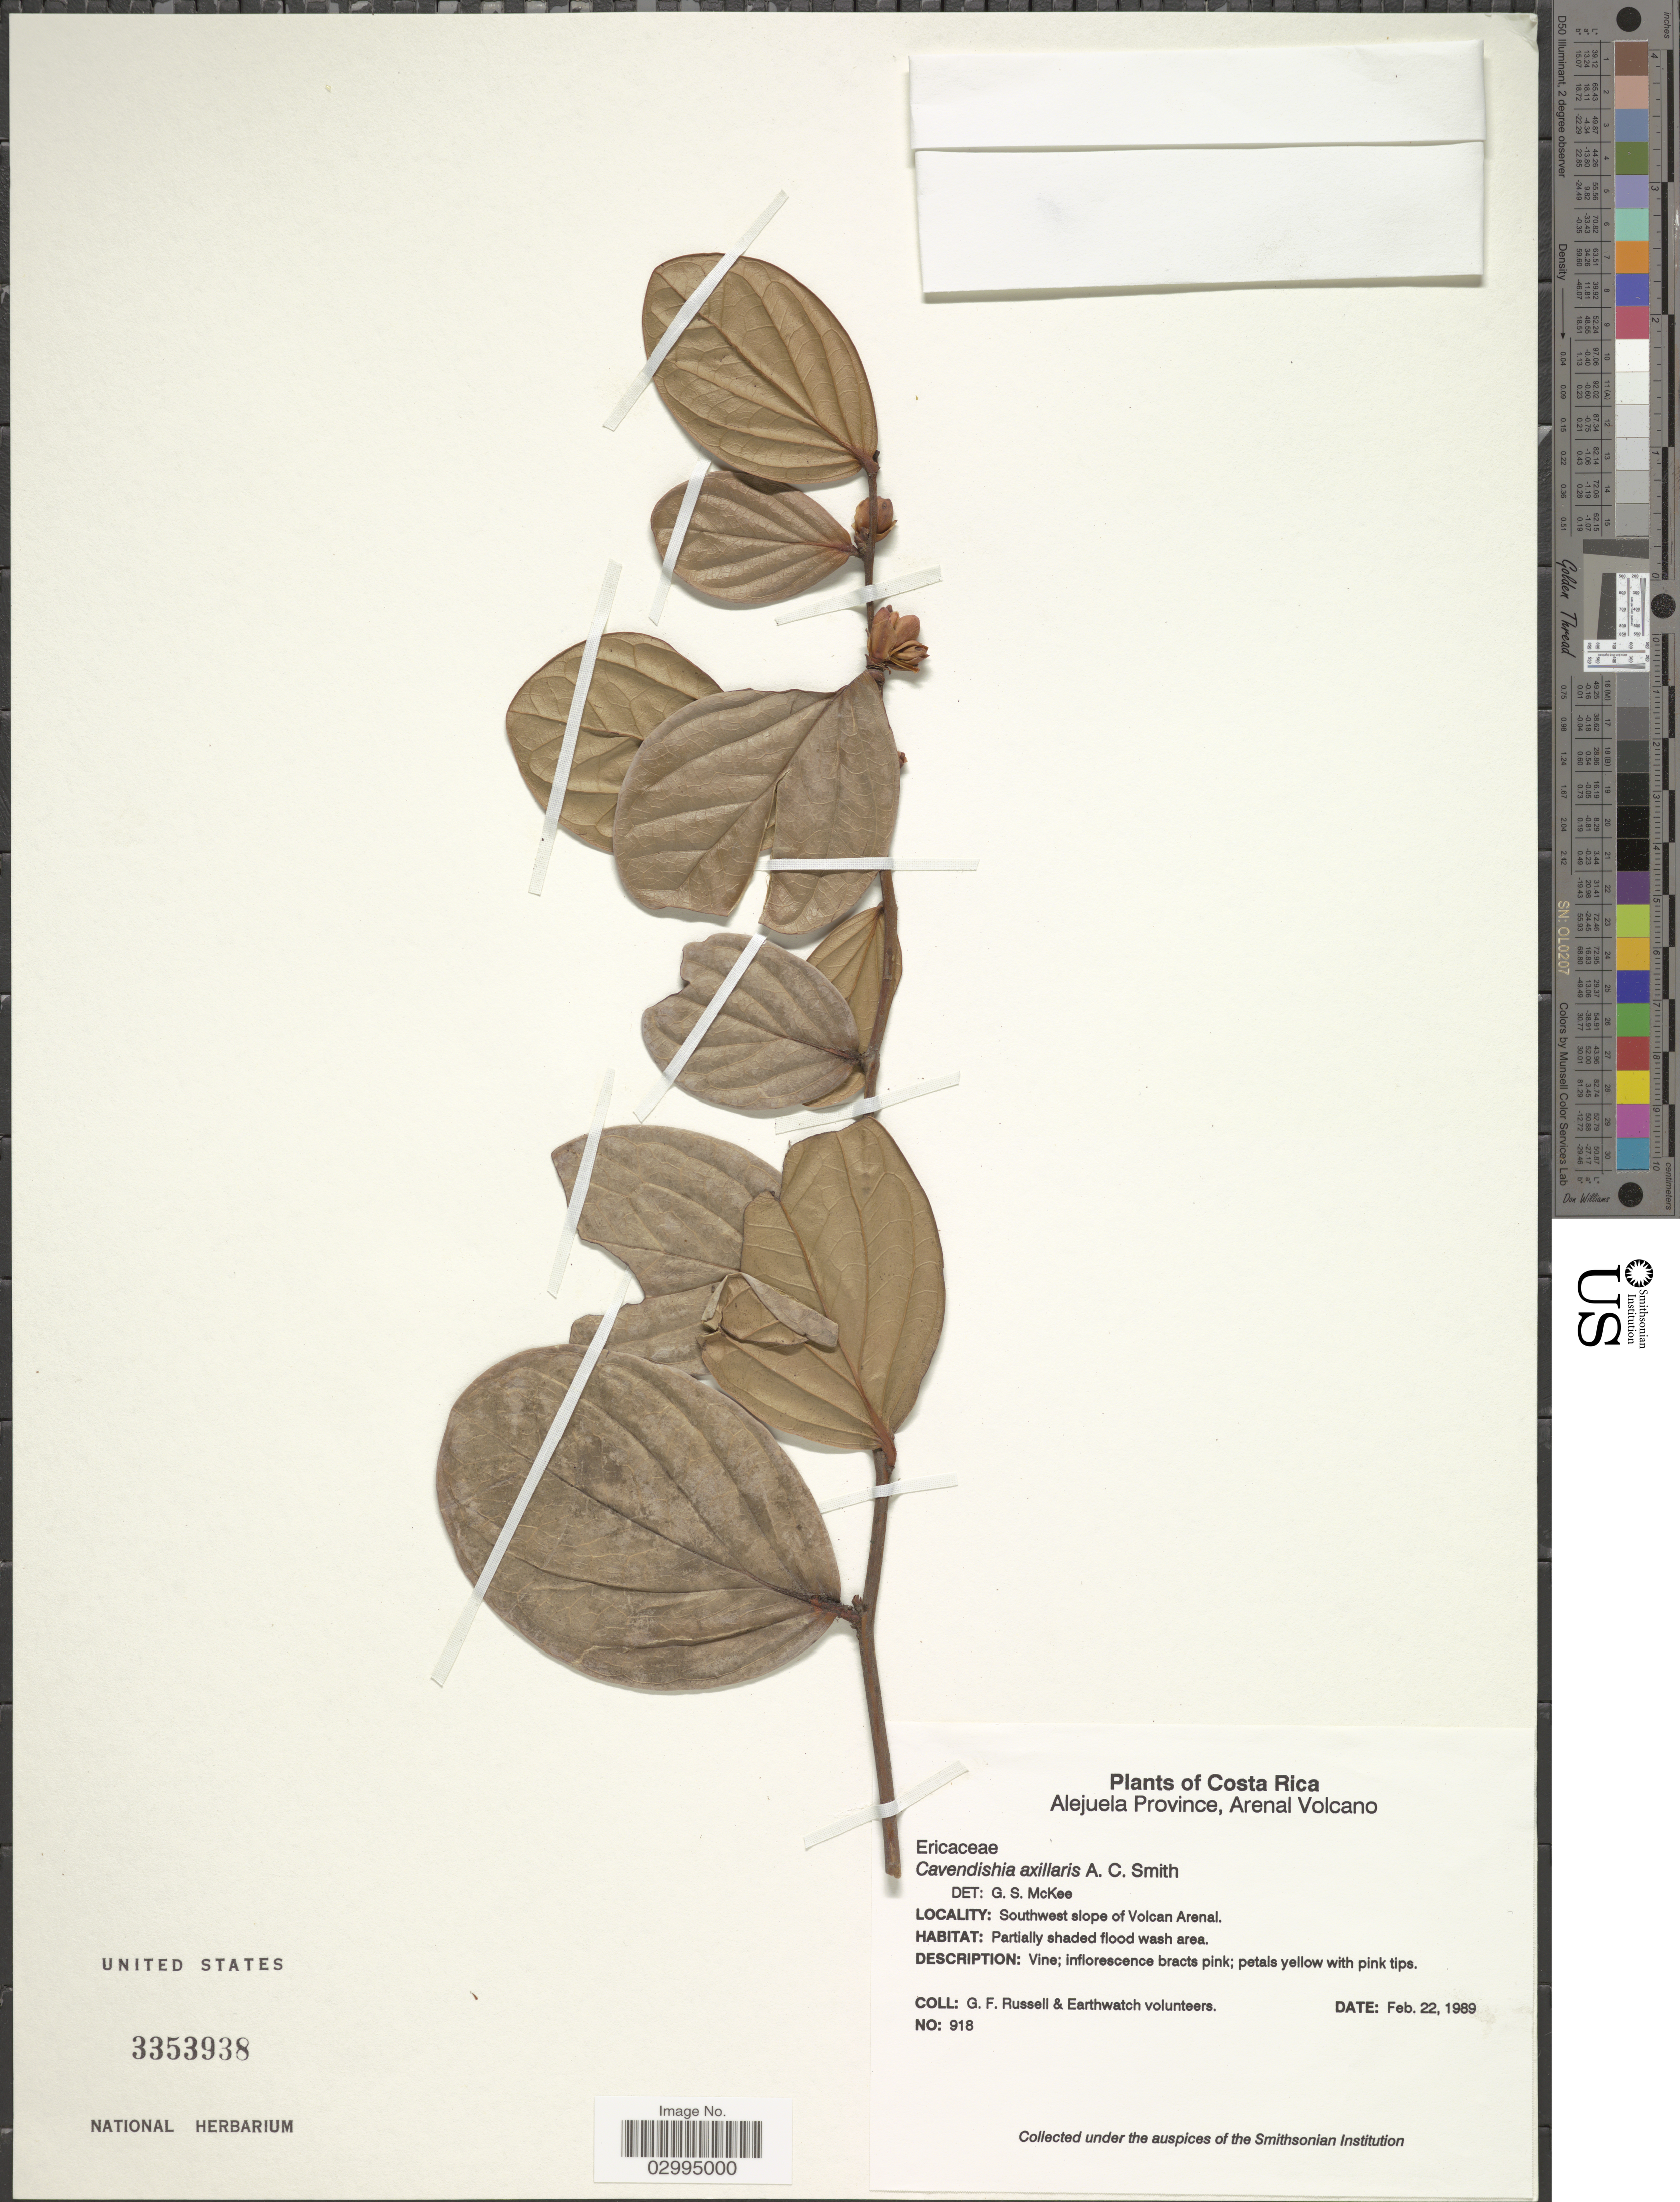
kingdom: Plantae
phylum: Tracheophyta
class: Magnoliopsida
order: Ericales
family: Ericaceae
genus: Cavendishia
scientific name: Cavendishia axillaris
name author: A.C. Sm.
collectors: G. Russell & Earthwatch Volunteers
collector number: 918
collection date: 1989-02-22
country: Costa Rica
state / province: Alajuela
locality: Arenal Volcano. Southwest slope of Volcan Arenal.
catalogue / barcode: US 3353938